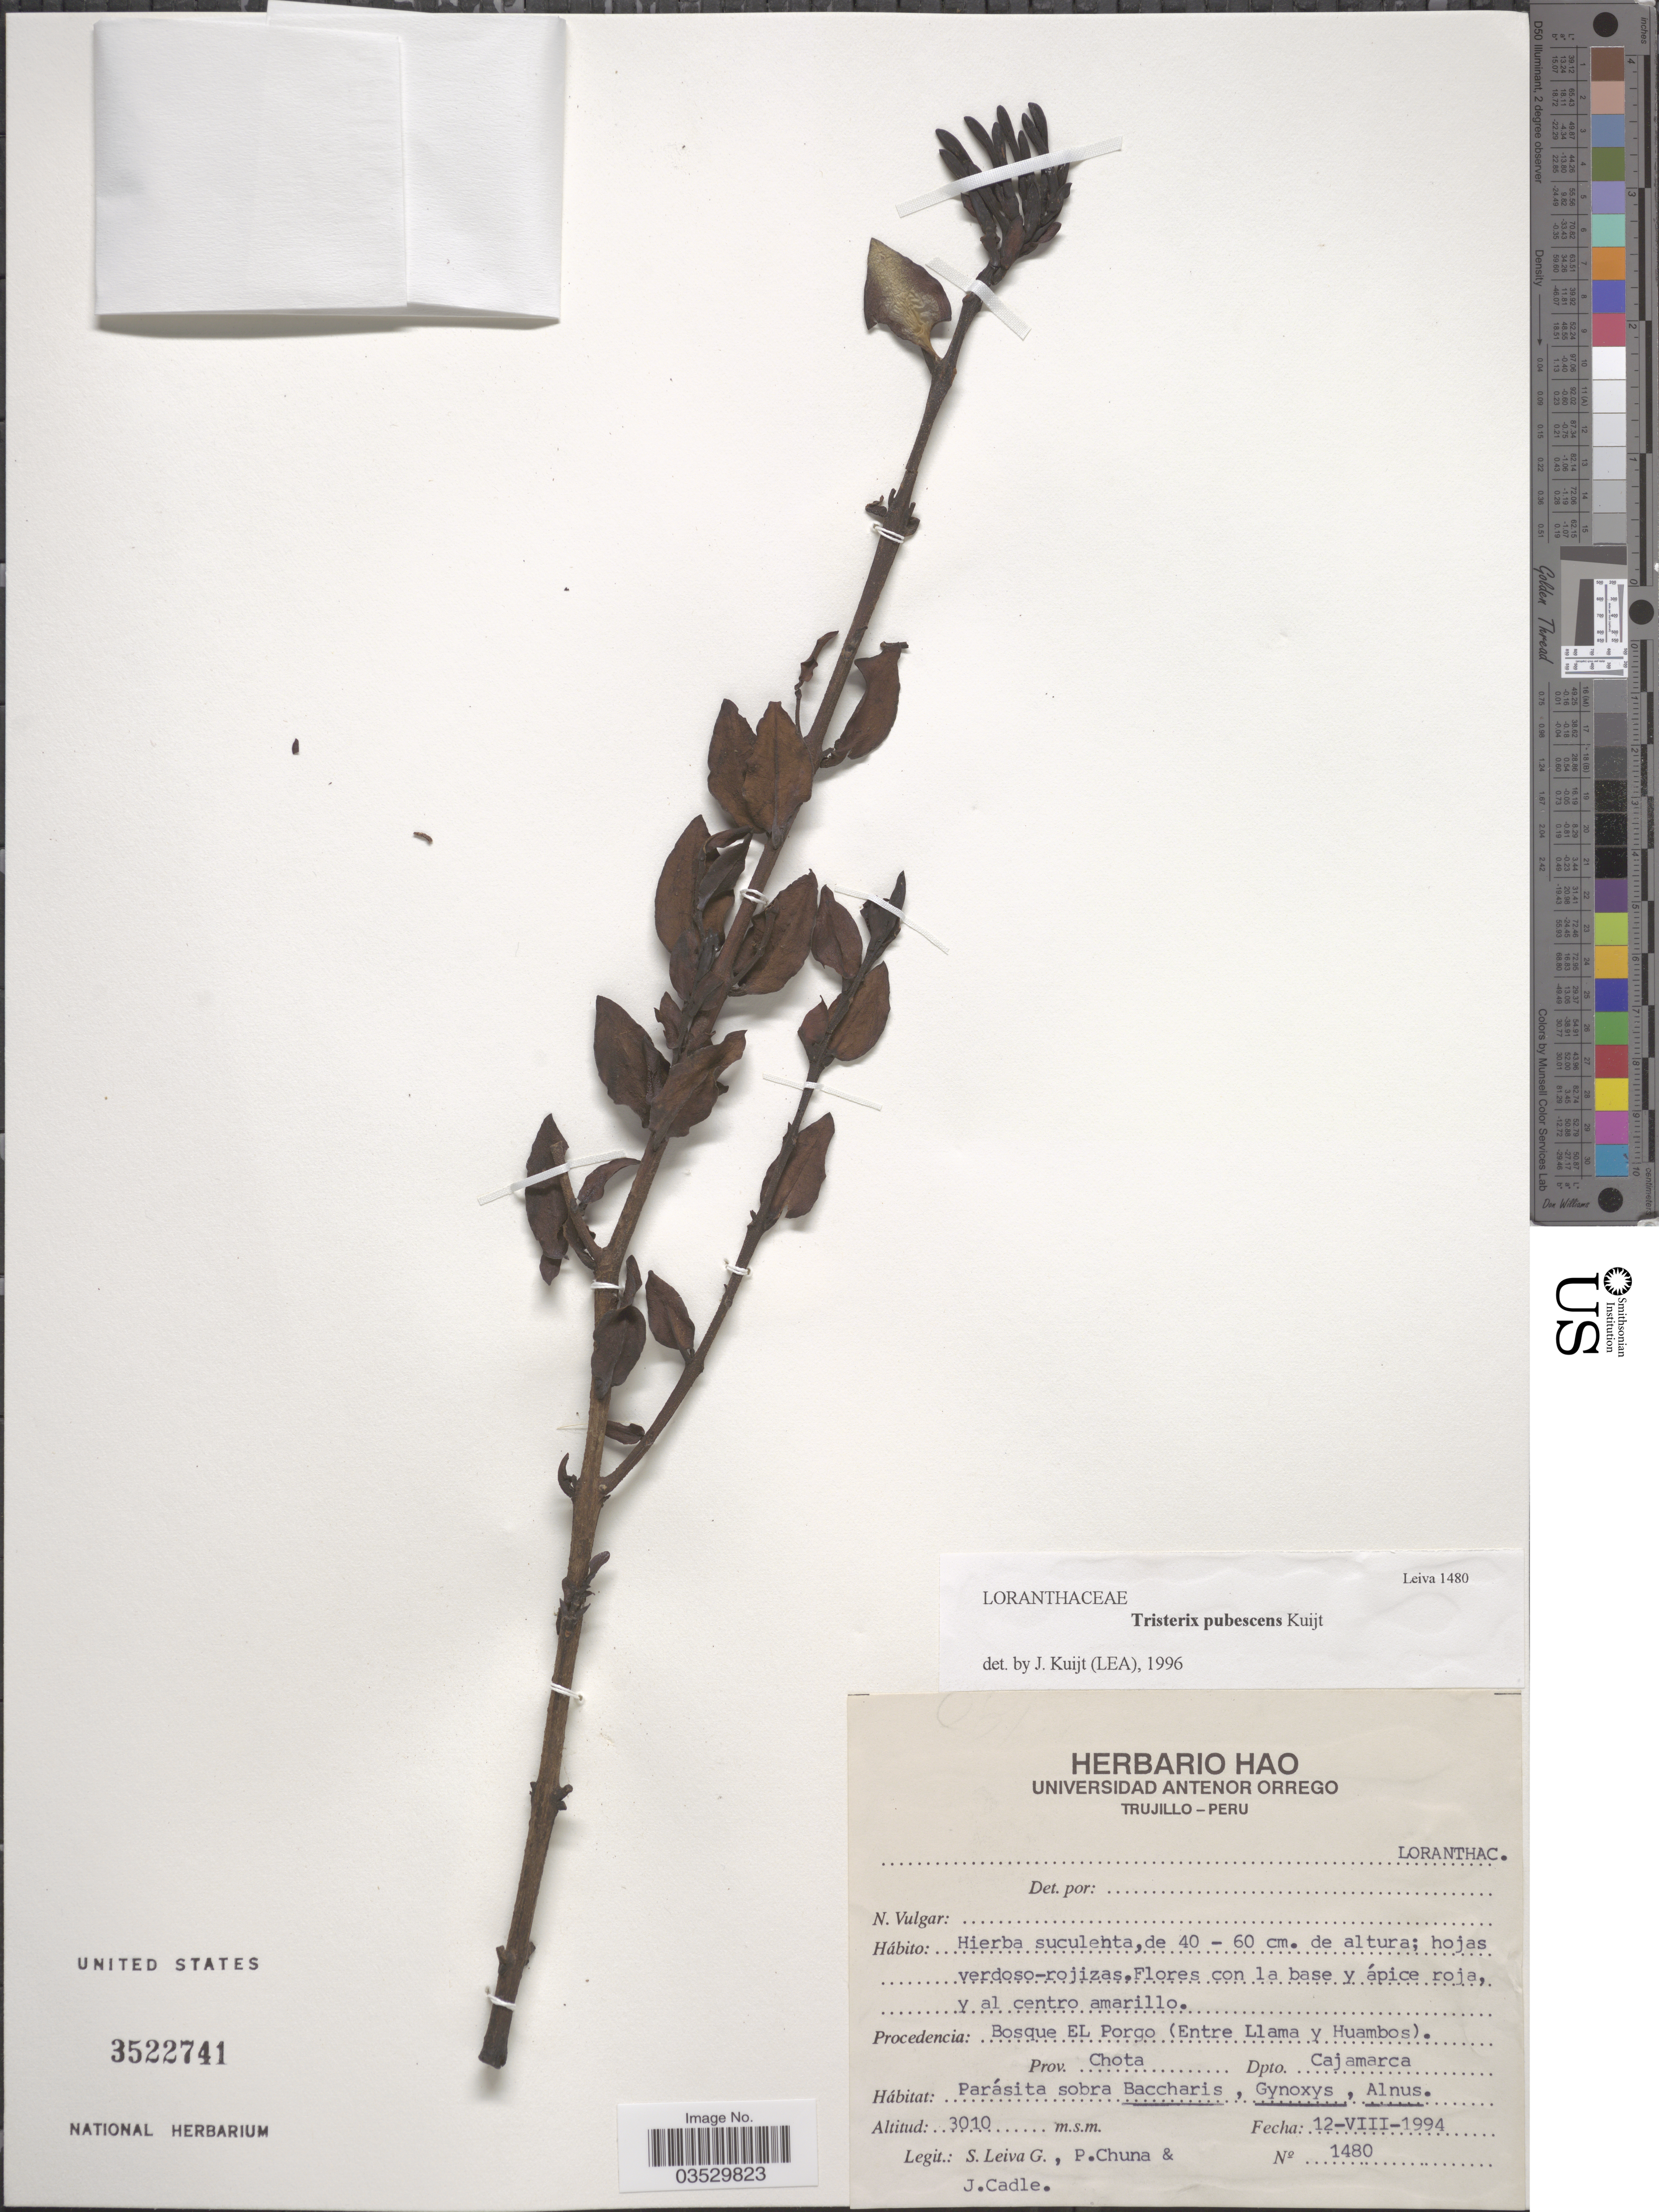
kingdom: Plantae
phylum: Tracheophyta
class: Magnoliopsida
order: Santalales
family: Loranthaceae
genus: Tristerix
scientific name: Tristerix pubescens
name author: Kuijt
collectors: S. Leiva G., P. Chuna & J. Cadle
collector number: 1480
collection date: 1994-08-12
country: Peru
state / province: Cajamarca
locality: Procedencia Bosque El Porgo (Entre Llamo y Huambos). Prov. Chota. Dpto. Cajamarca.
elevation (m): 3010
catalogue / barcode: US 3522741